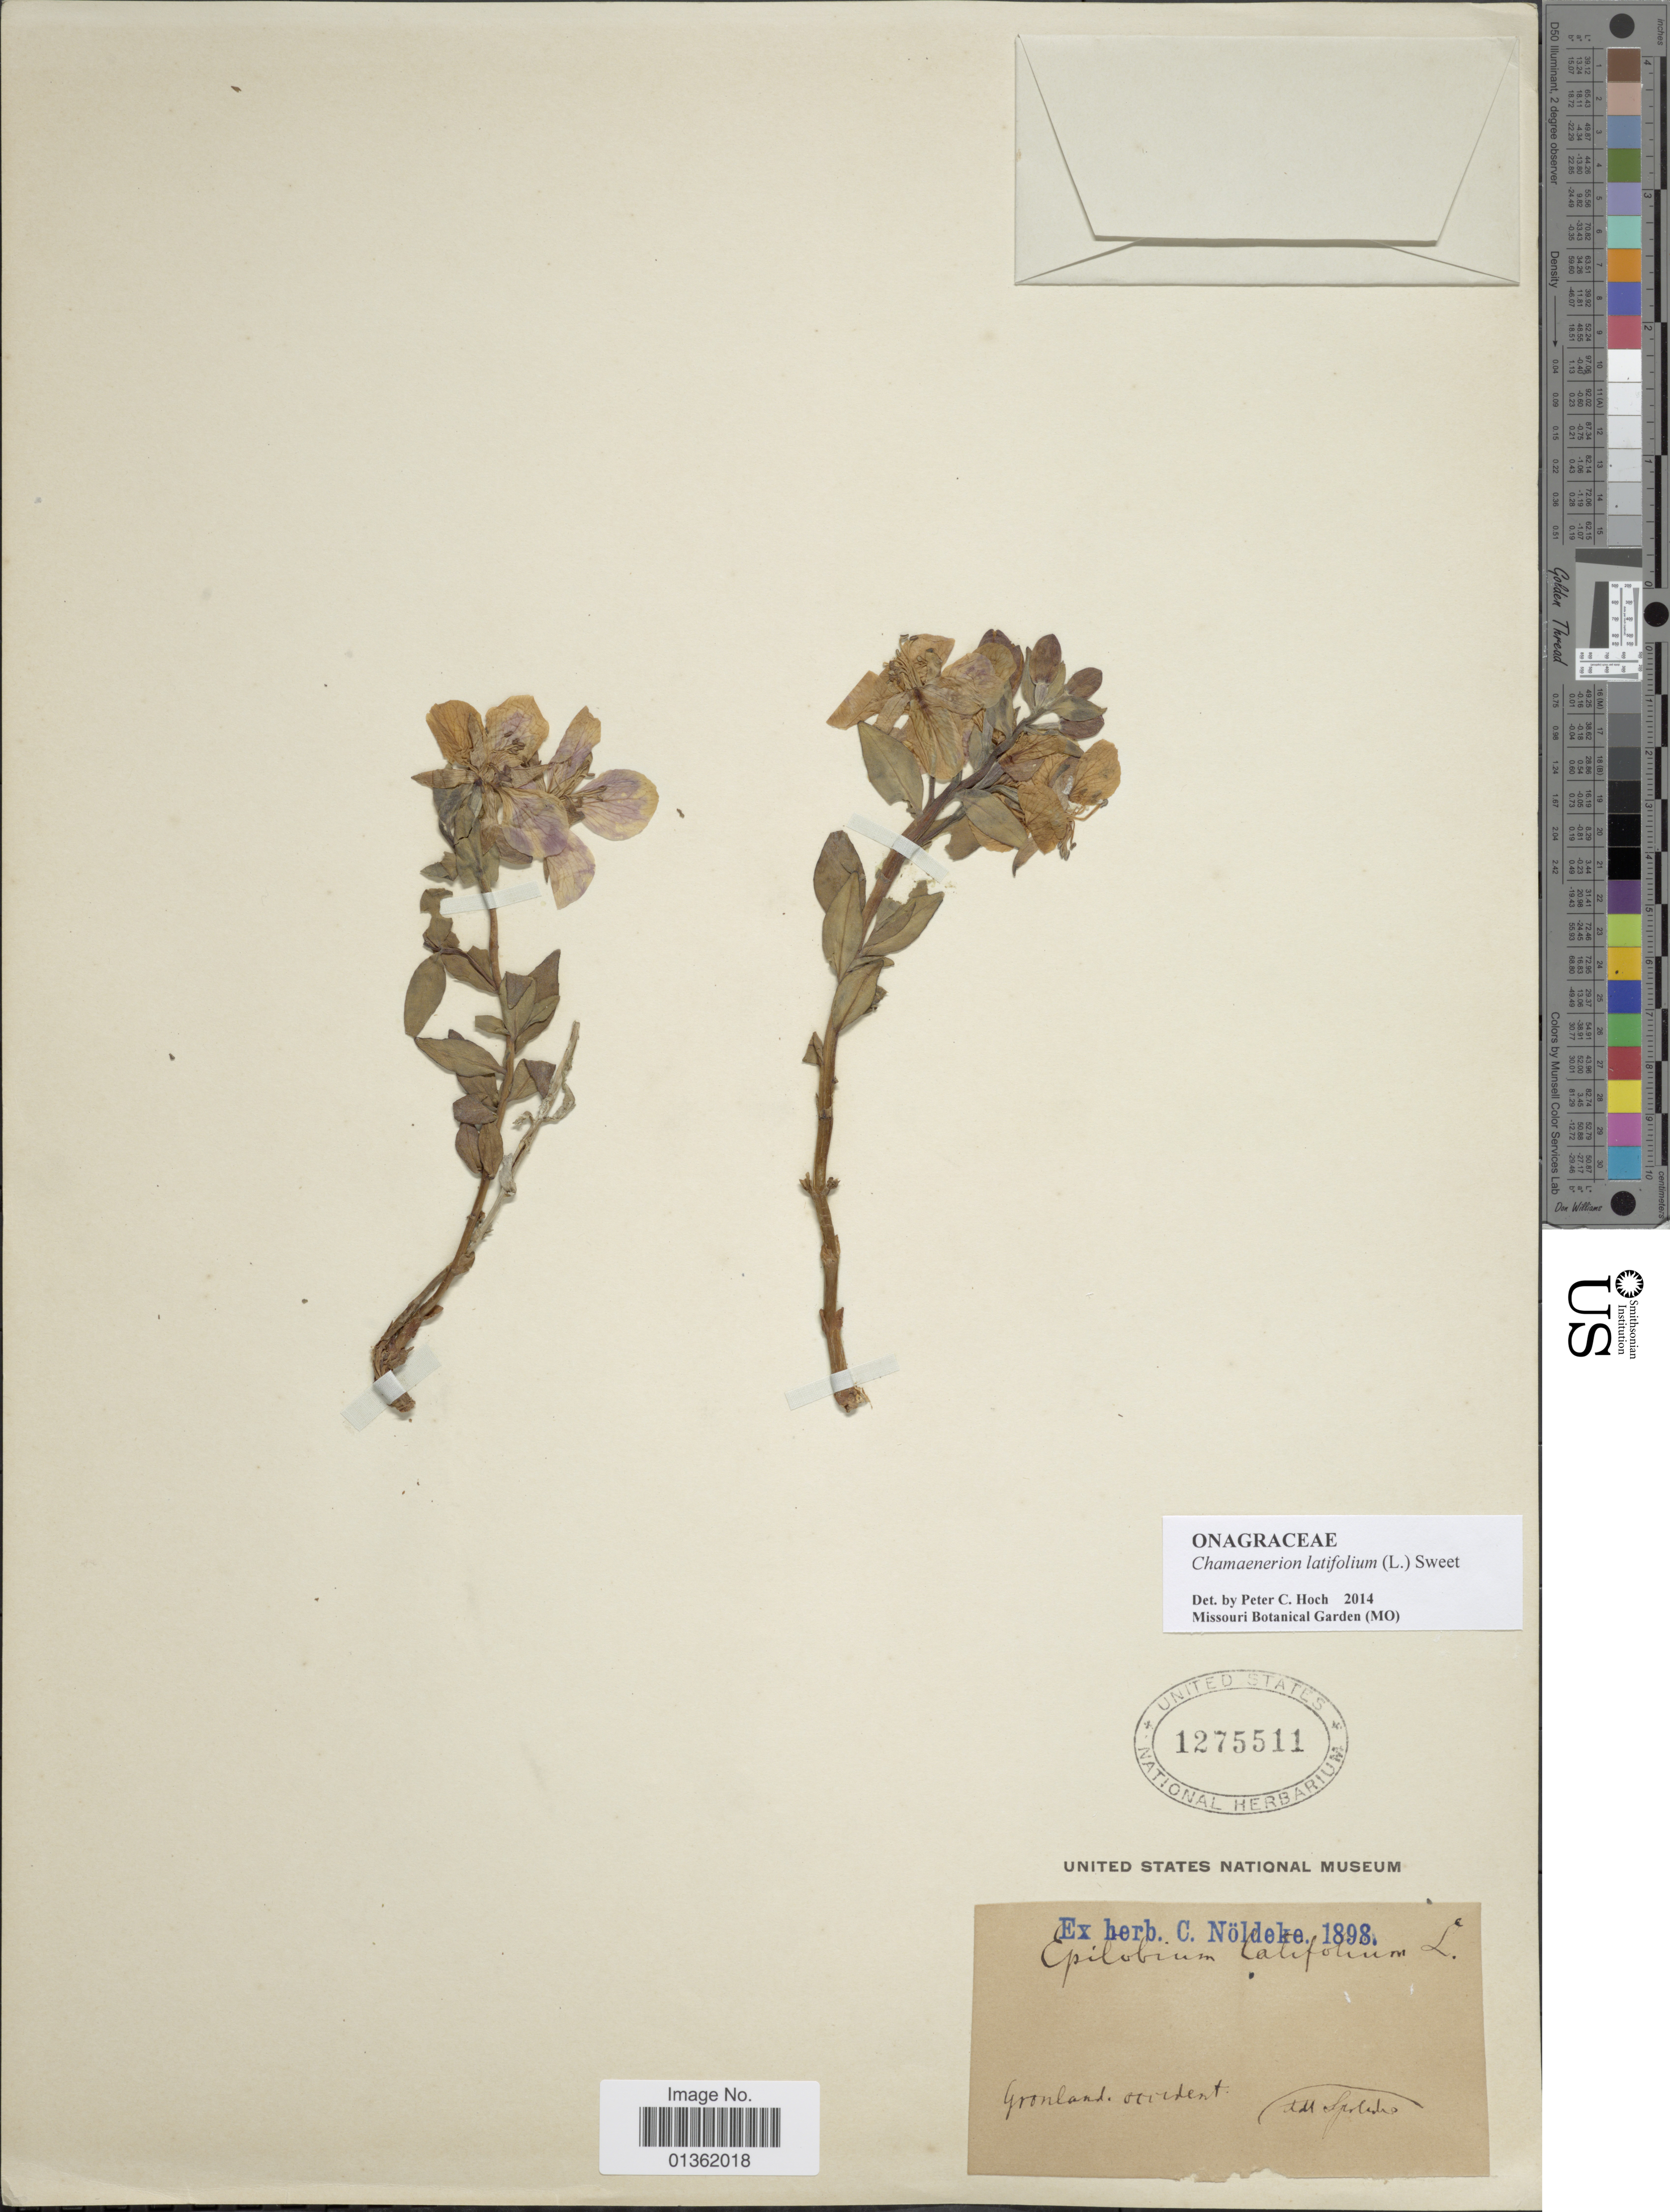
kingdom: Plantae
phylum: Tracheophyta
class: Magnoliopsida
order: Myrtales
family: Onagraceae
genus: Chamaenerion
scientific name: Chamaenerion latifolium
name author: (L.) Th. Fr. & Lange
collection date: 1898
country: Greenland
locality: Gronland occident.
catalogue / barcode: US 1275511